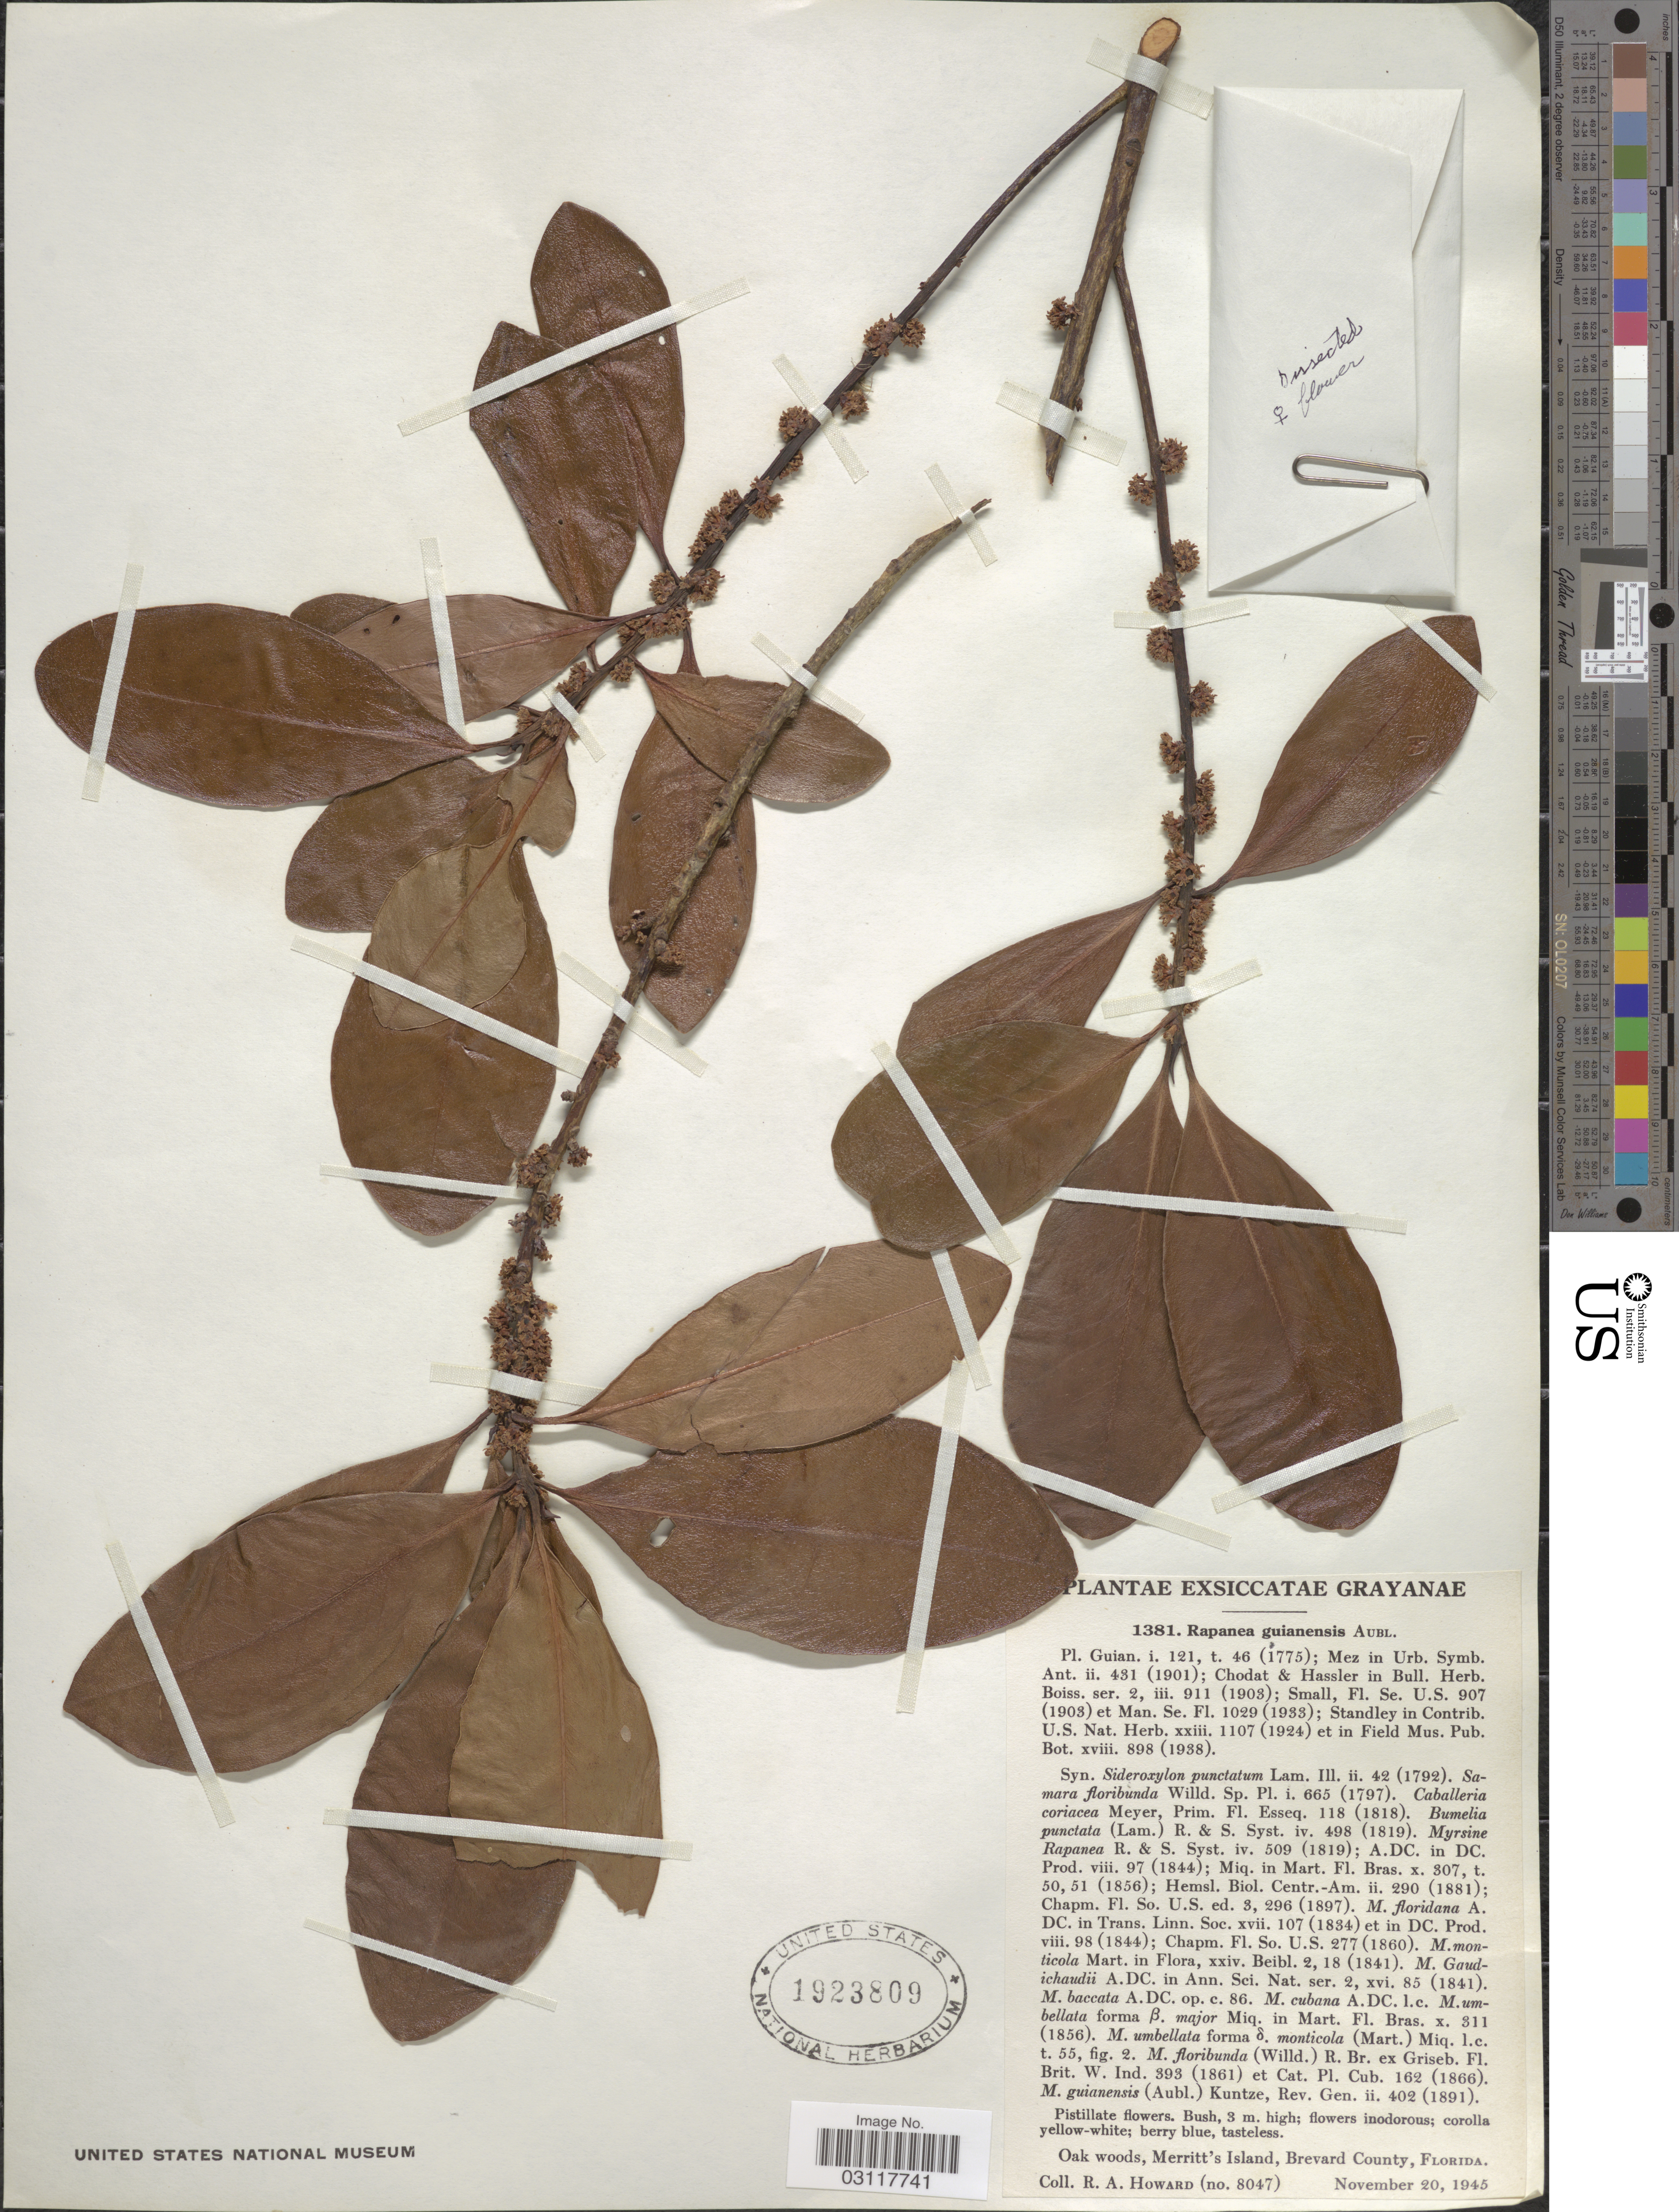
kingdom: Plantae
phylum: Tracheophyta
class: Magnoliopsida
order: Ericales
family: Primulaceae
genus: Rapanea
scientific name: Rapanea guianensis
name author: Aubl.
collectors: R. A. Howard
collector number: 8047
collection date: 1945-11-20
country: United States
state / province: Florida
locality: Merritt's Island, Brevard County.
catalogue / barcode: US 1923809